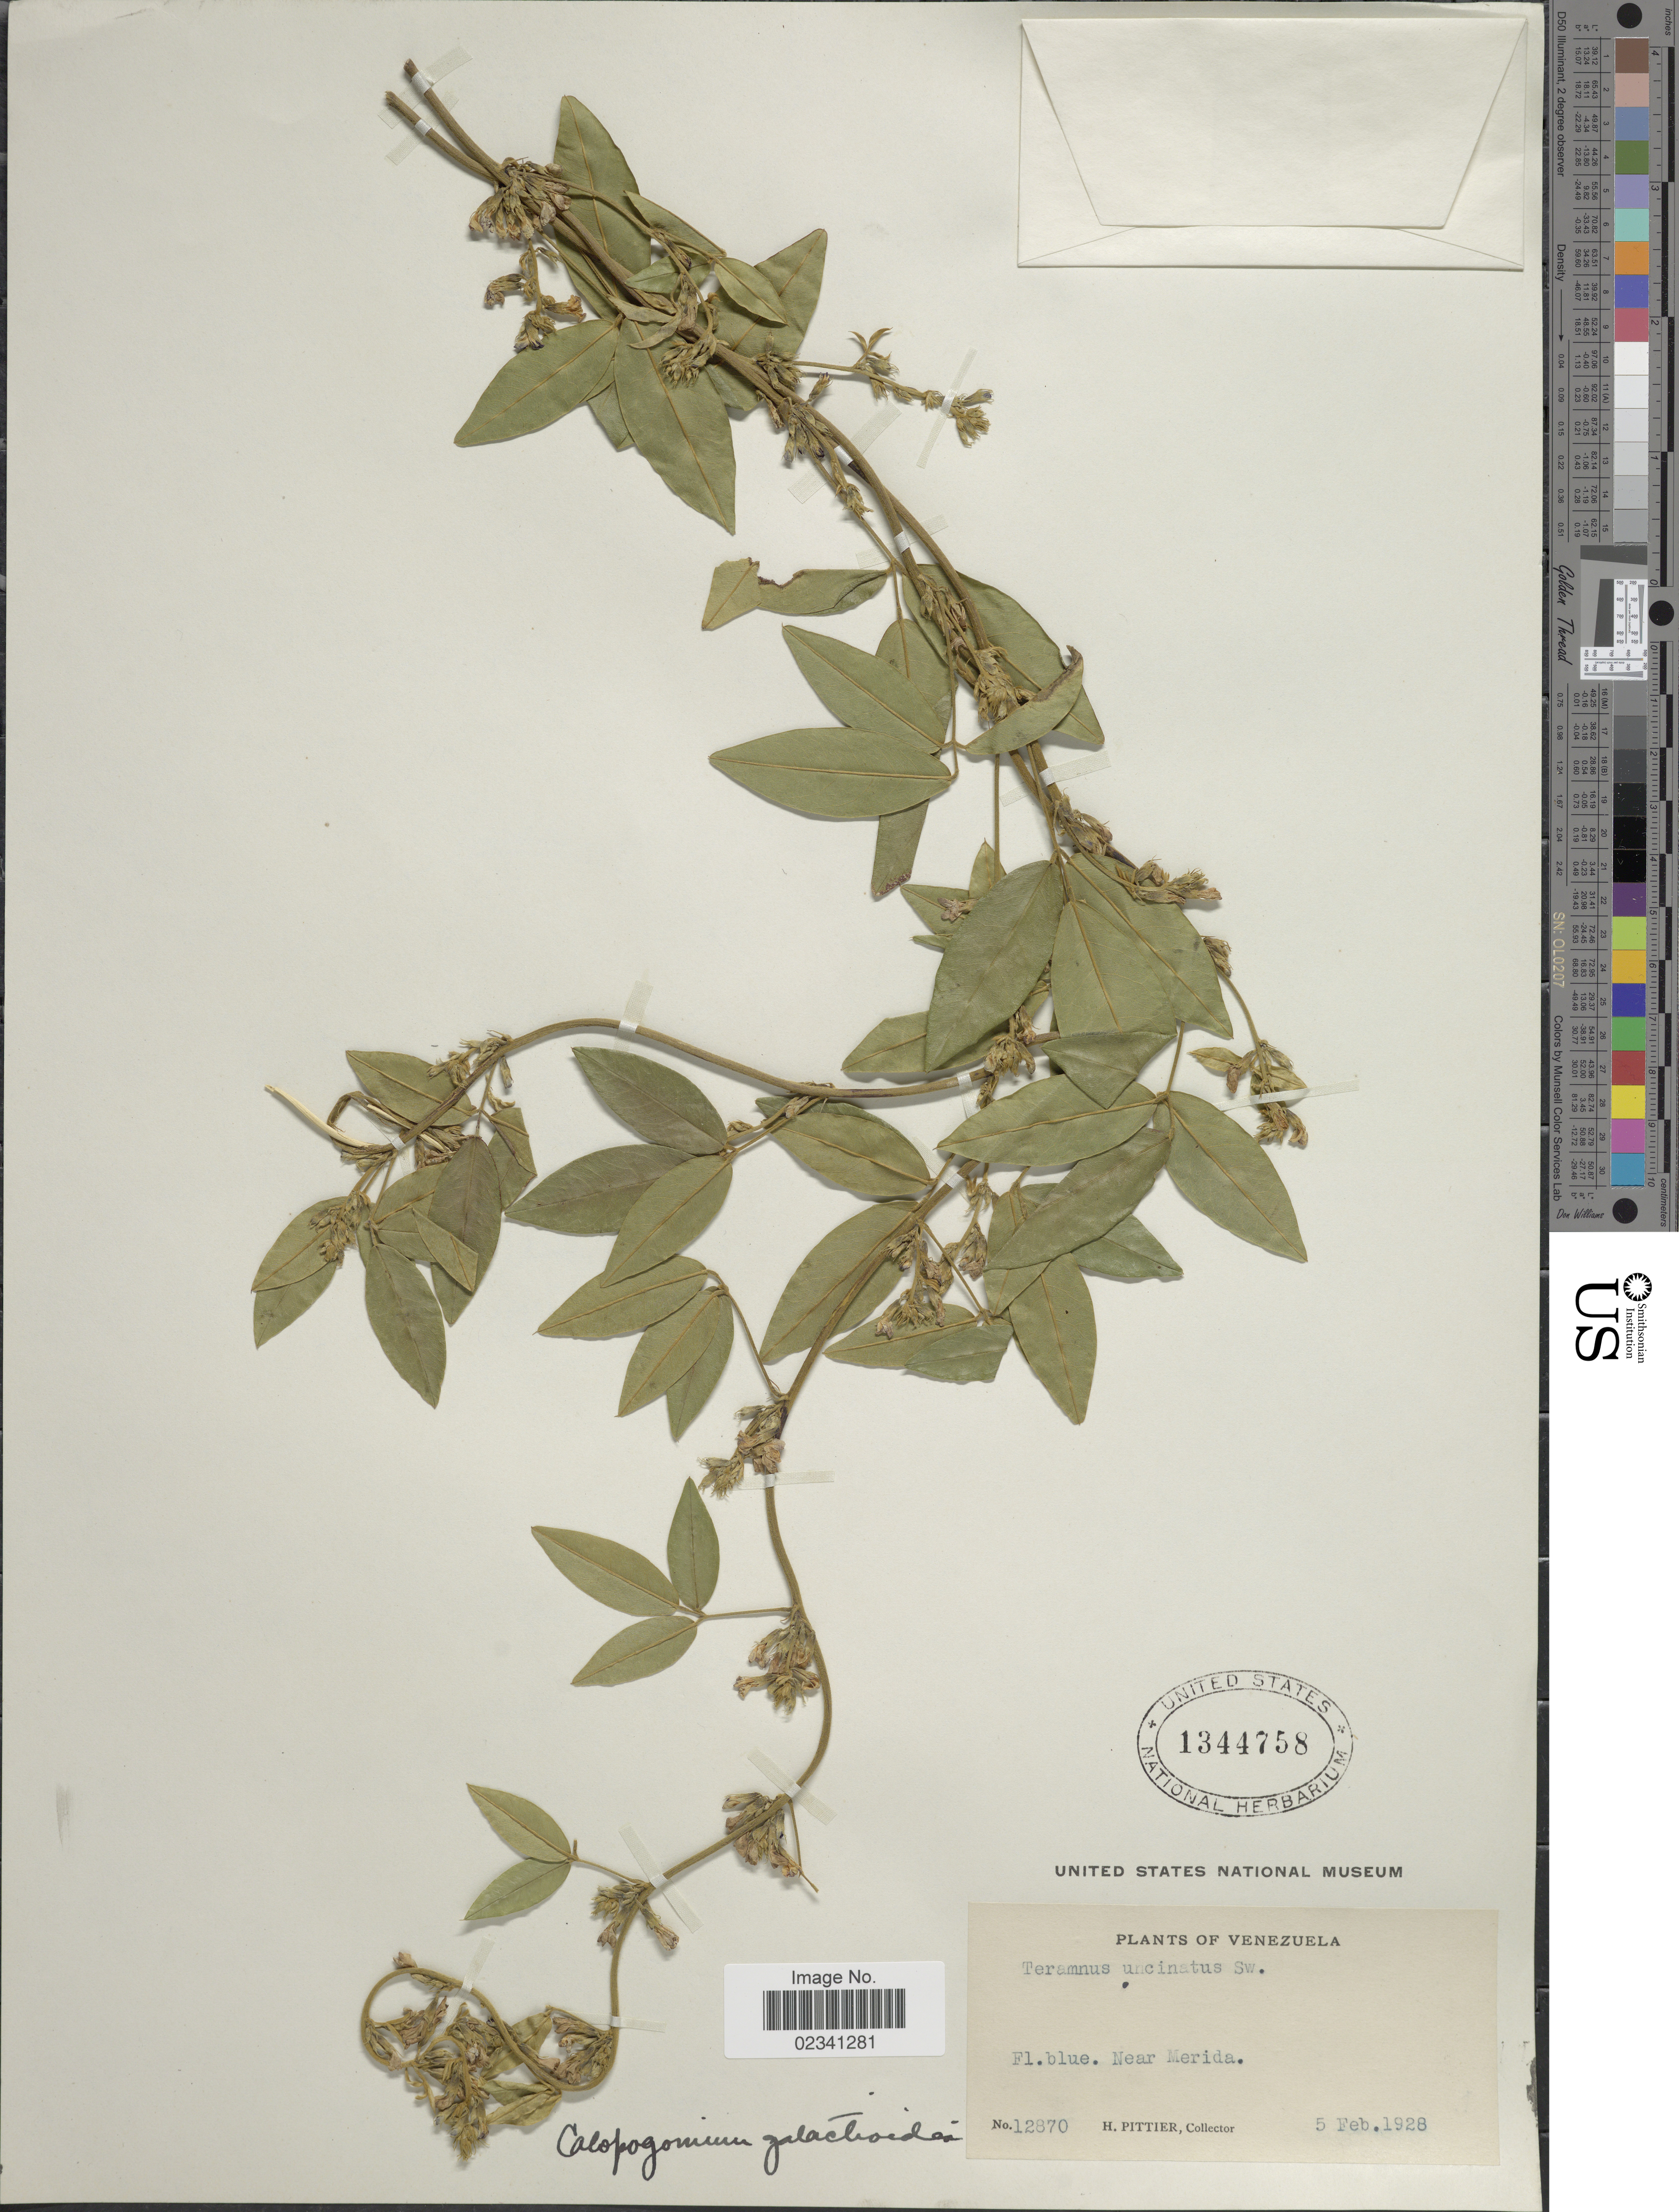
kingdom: Plantae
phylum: Tracheophyta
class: Magnoliopsida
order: Fabales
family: Fabaceae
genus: Calopogonium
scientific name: Calopogonium galactioides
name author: (Kunth) Hemsl.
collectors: H. F. Pittier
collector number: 12870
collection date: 1928-02-05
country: Venezuela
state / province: Mérida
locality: Near Merida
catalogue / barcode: US 1344758